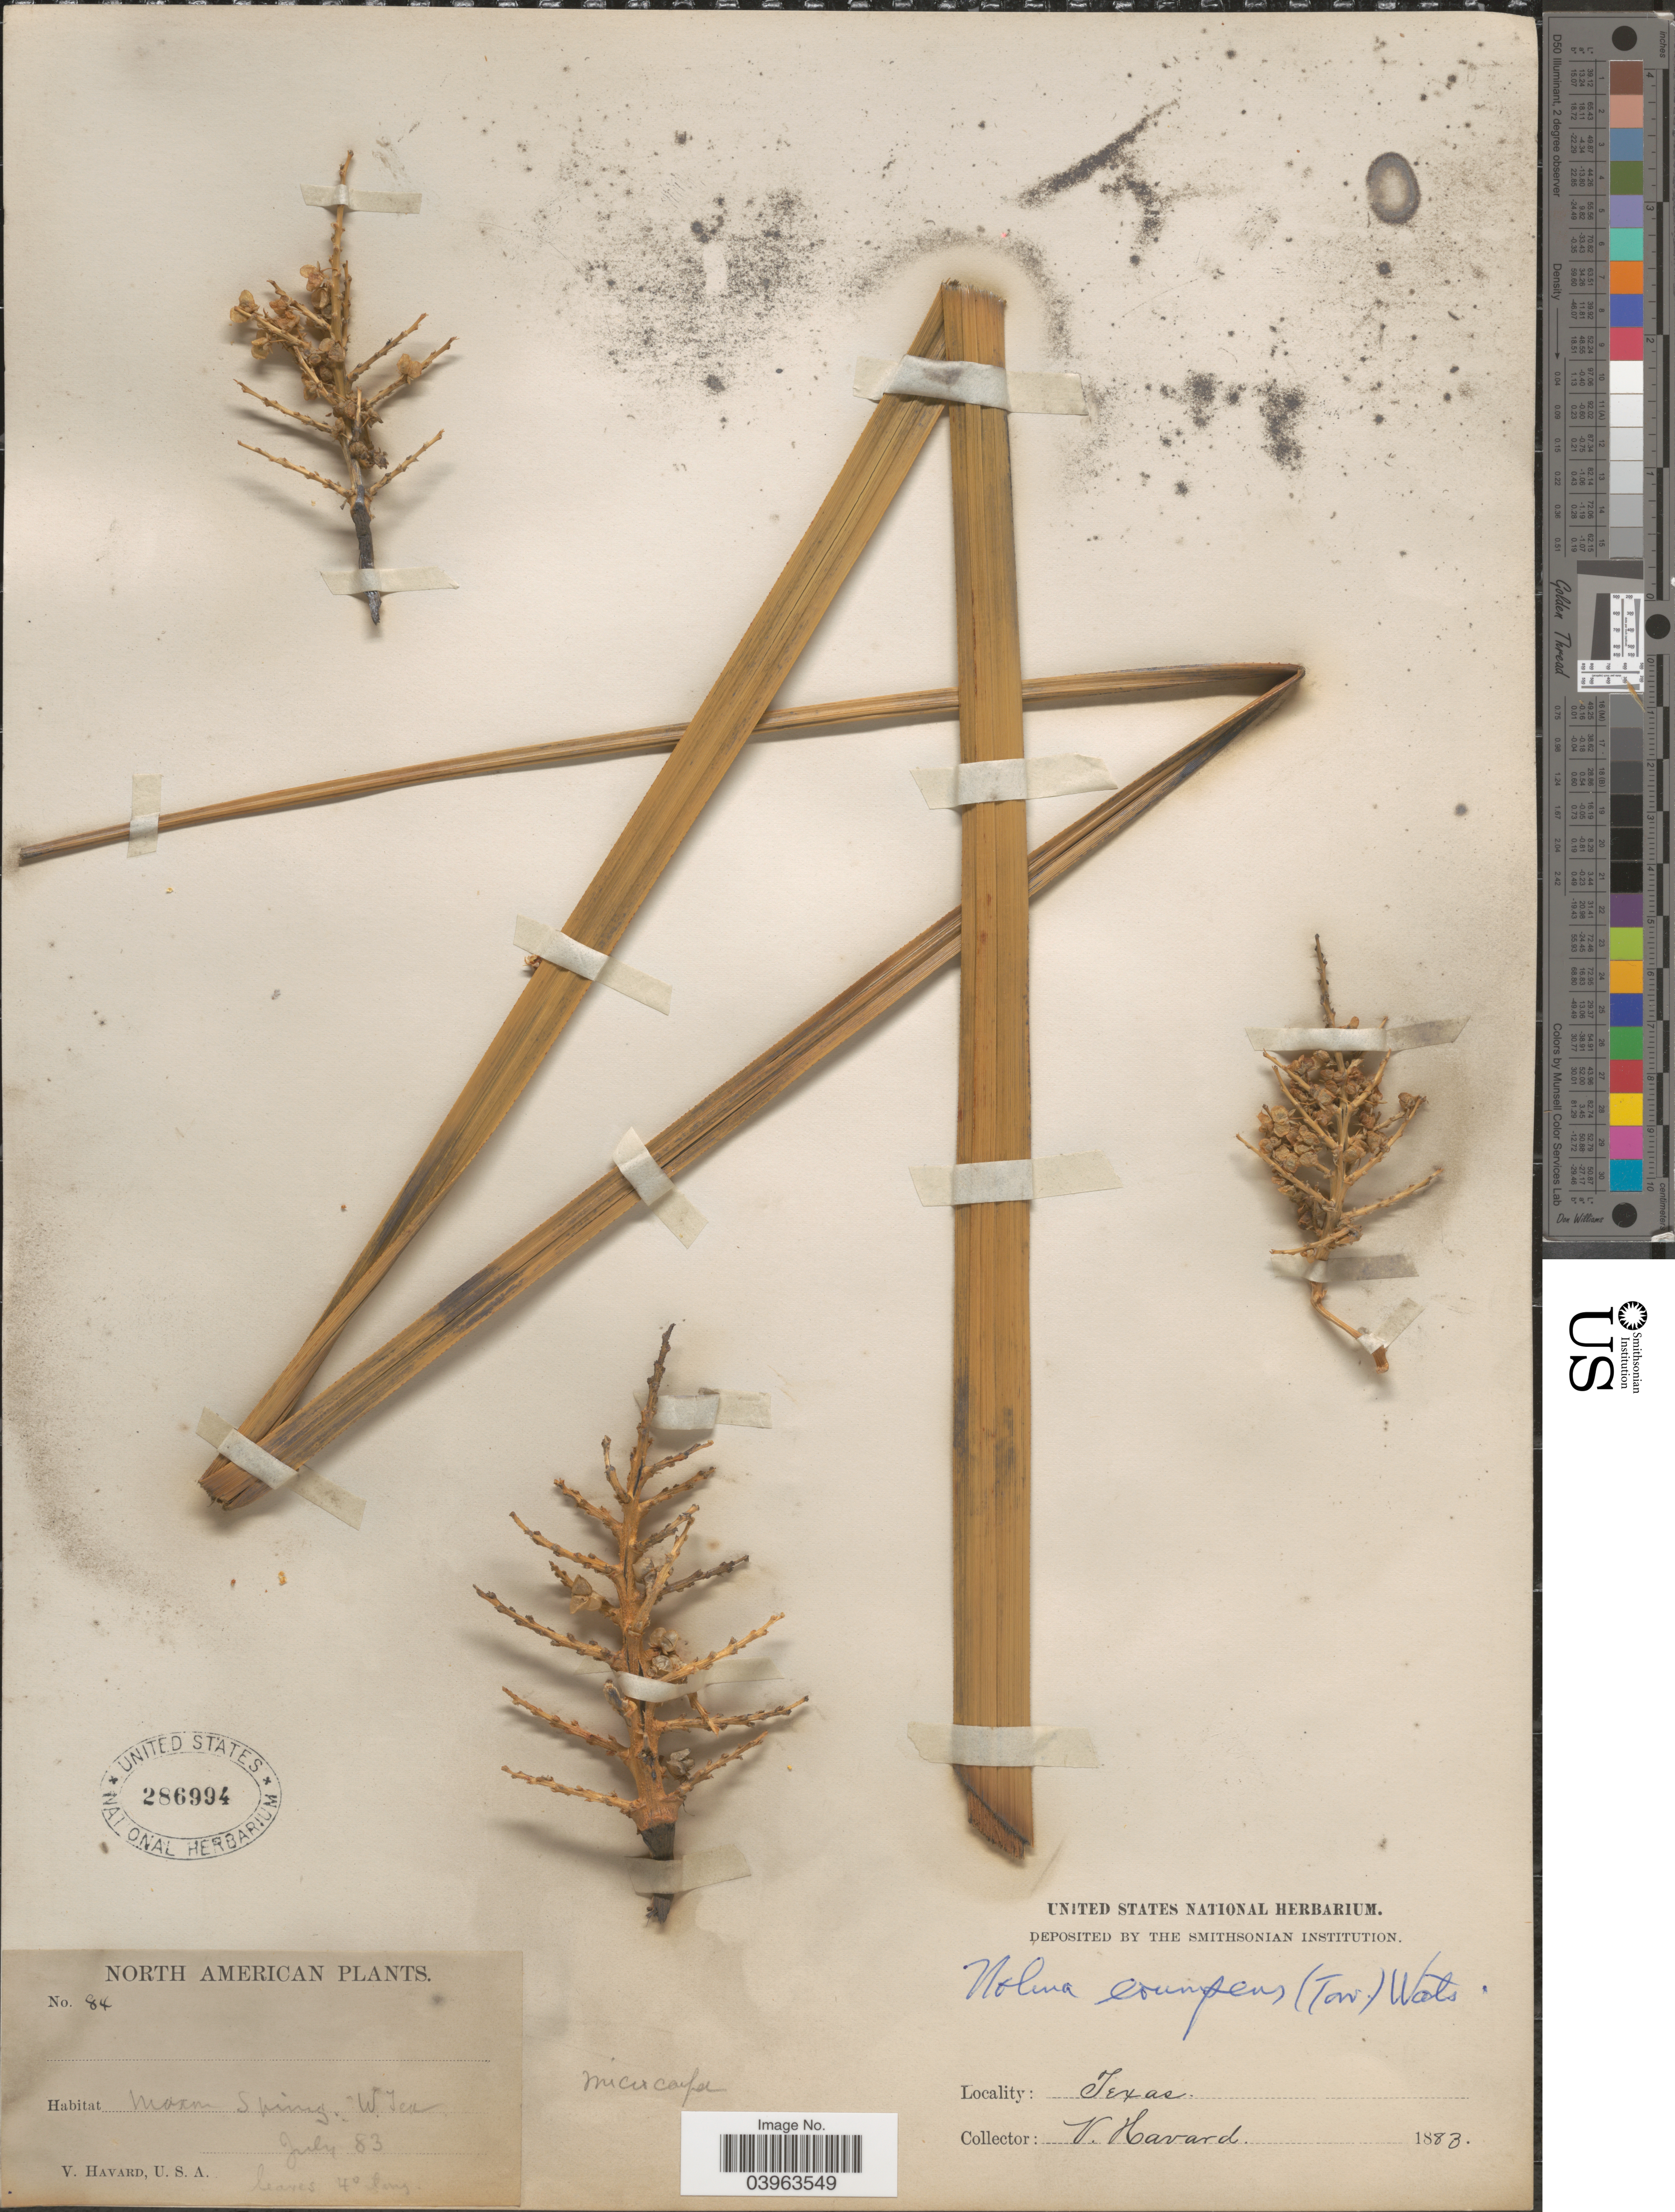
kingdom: Plantae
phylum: Tracheophyta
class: Liliopsida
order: Asparagales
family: Asparagaceae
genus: Nolina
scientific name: Nolina erumpens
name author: (Torr.) S. Watson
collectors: V. Havard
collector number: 84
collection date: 1883-07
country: United States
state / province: Texas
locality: Warm Spring, W. Tex.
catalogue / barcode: US 286994